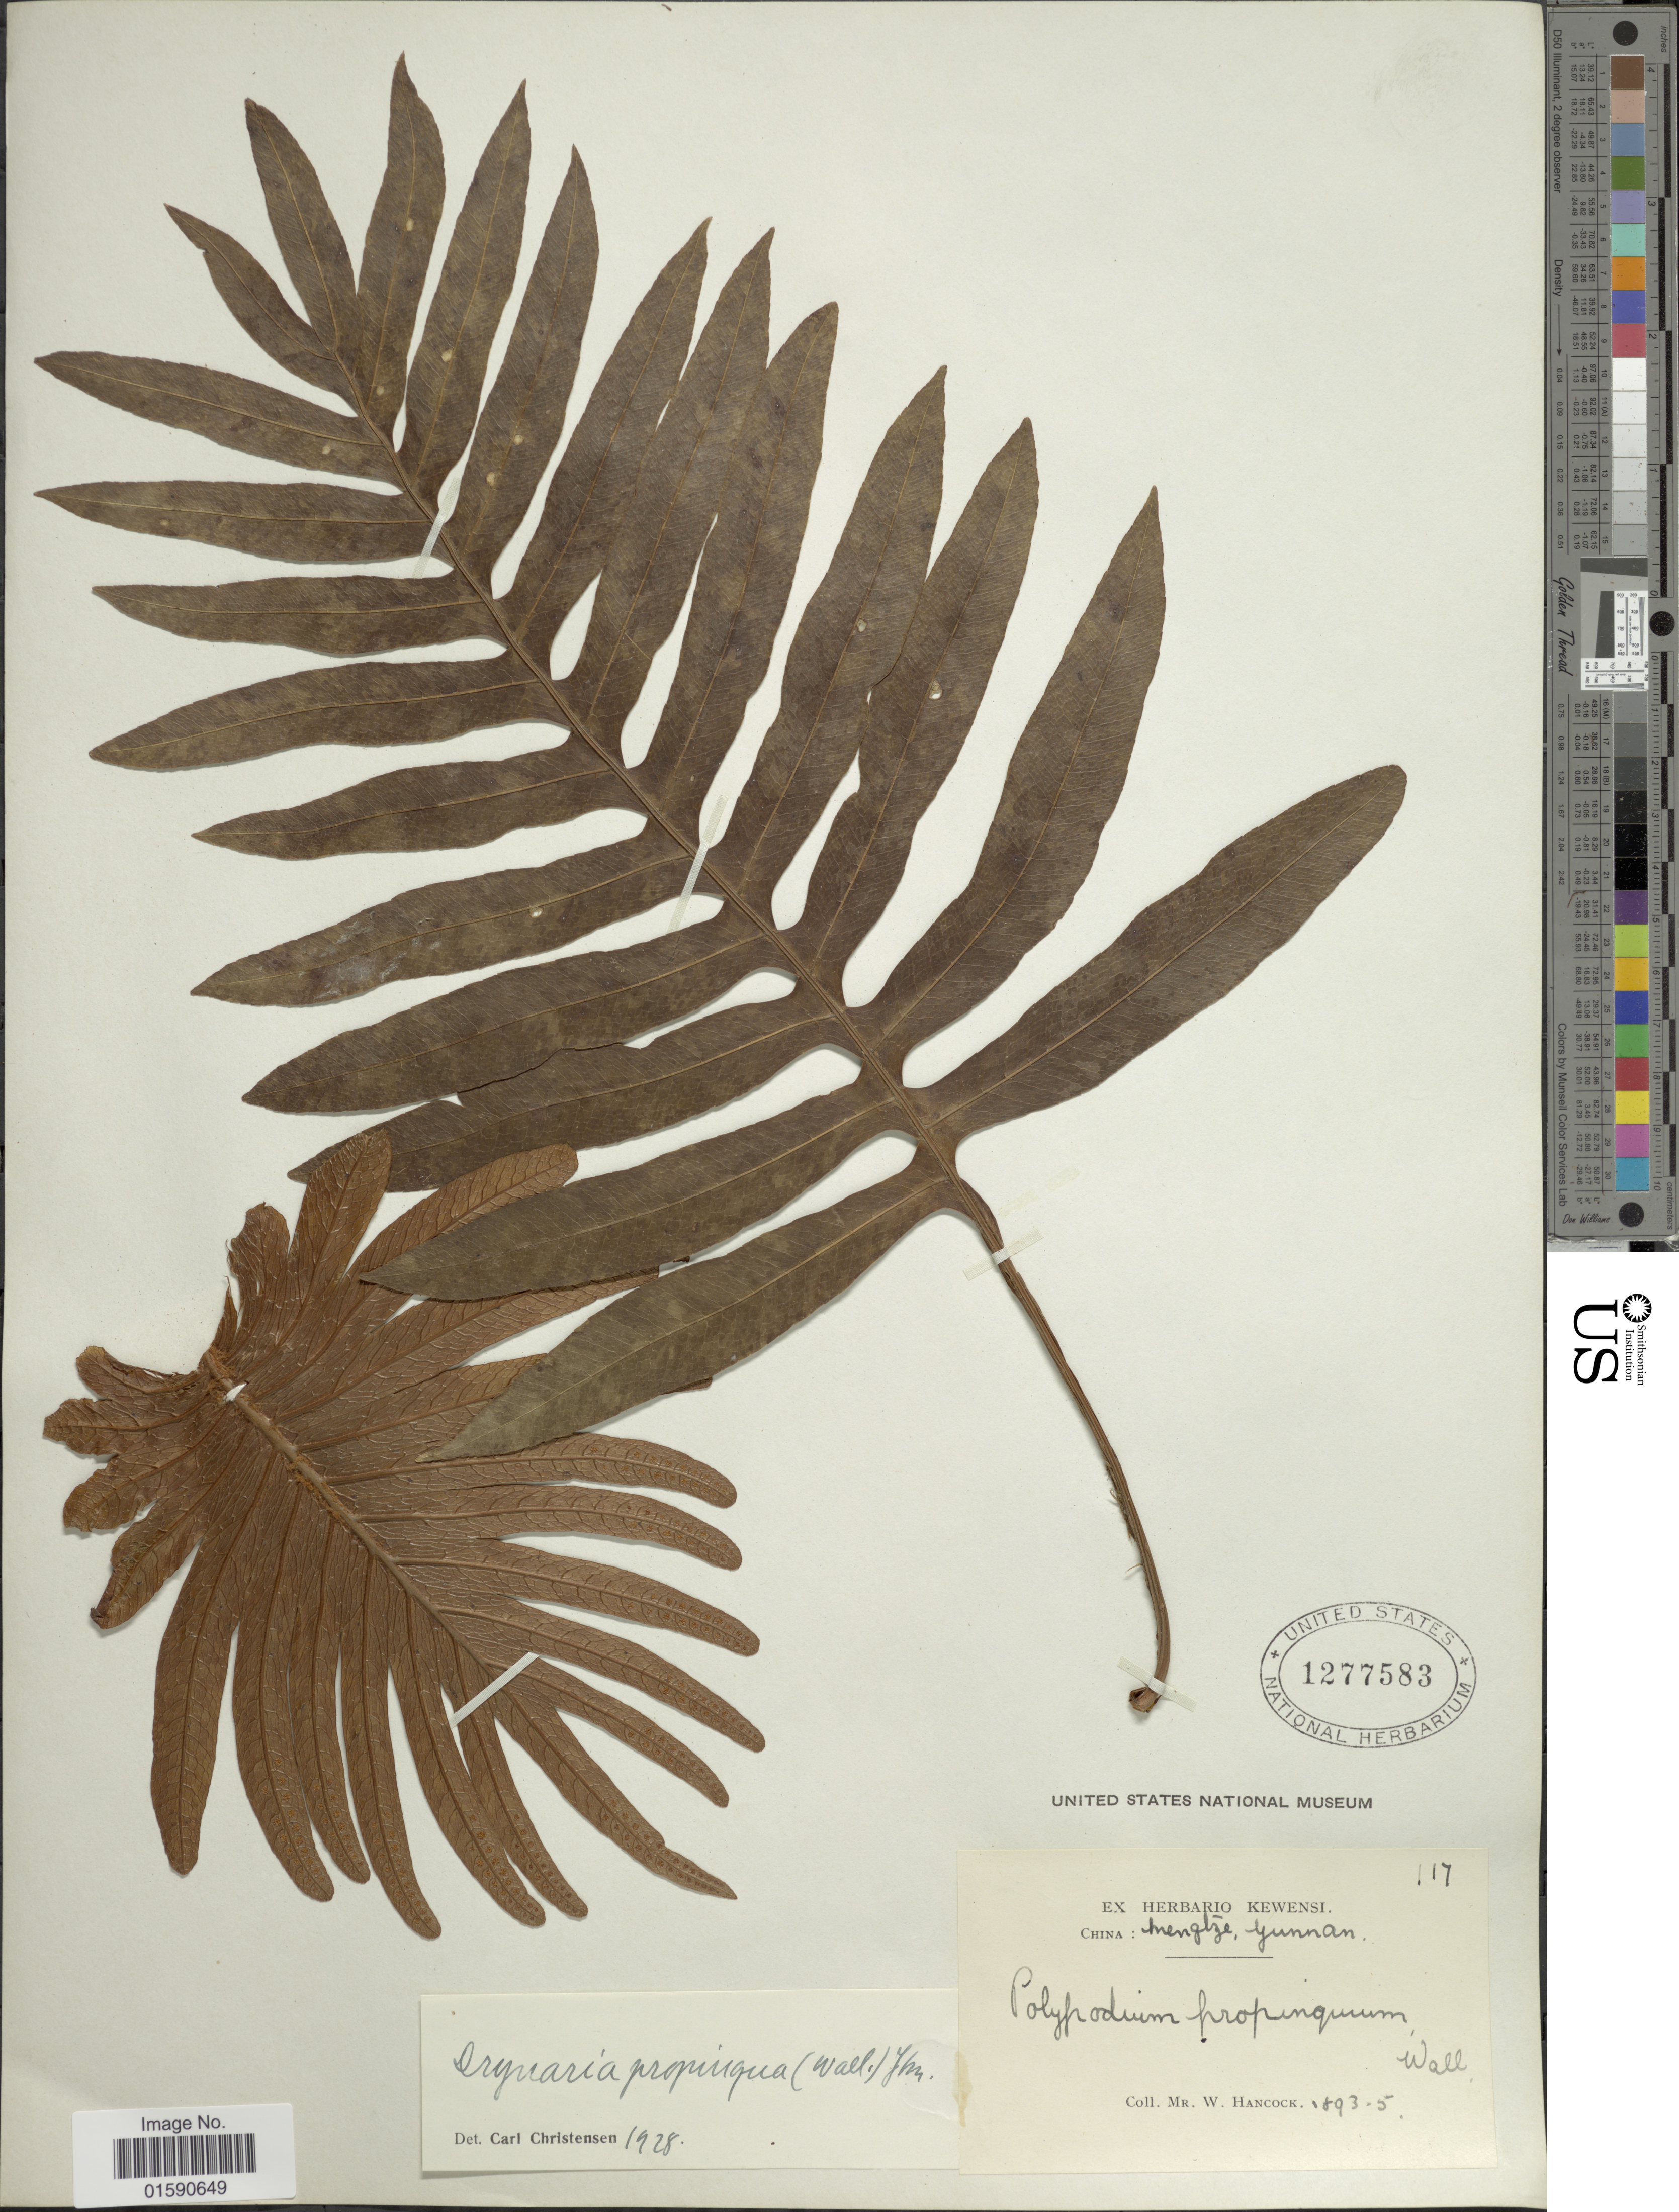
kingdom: Plantae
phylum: Tracheophyta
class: Polypodiopsida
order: Polypodiales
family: Polypodiaceae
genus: Drynaria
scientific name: Drynaria propinqua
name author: (Wall. ex Mett.) J. Sm.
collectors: W. Hancock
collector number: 117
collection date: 1893/1895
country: China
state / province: Yunnan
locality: Mengtze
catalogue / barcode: US 1277583